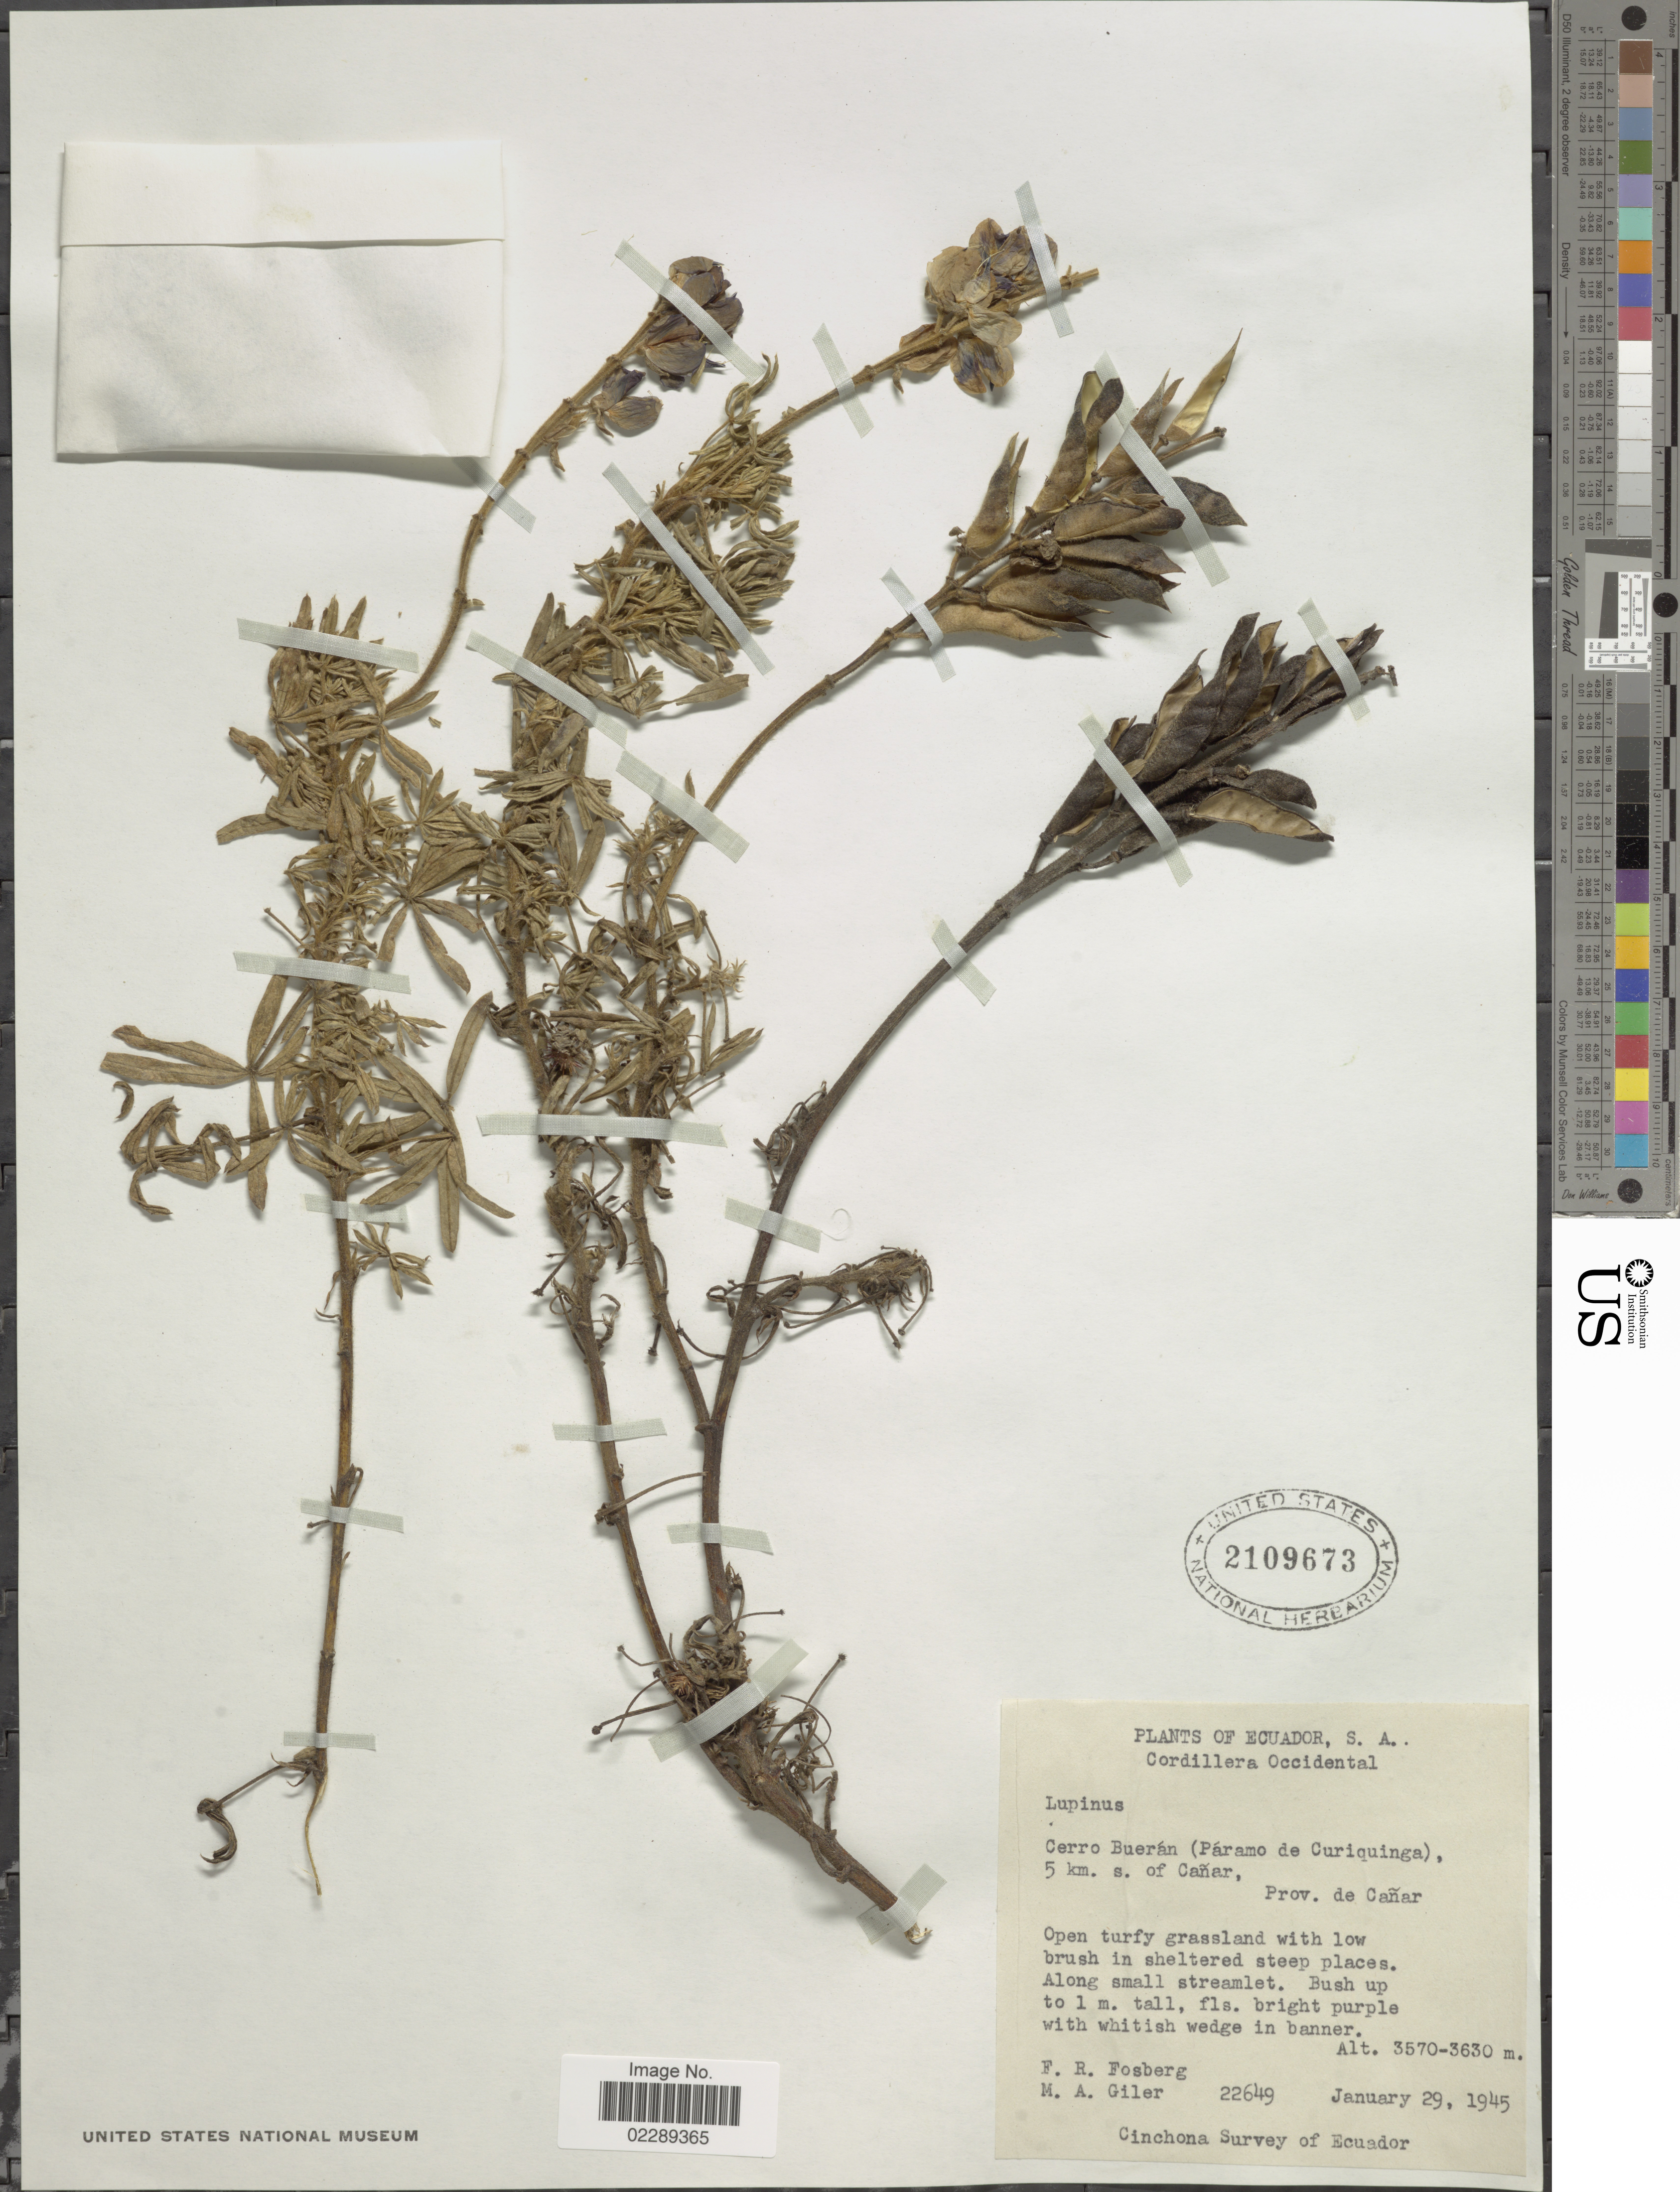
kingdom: Plantae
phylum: Tracheophyta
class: Magnoliopsida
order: Fabales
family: Fabaceae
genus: Lupinus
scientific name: Lupinus sp.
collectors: F. R. Fosberg & M. Giler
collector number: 22649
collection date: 1945-01-29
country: Ecuador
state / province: Cañar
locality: Cordillera Occidental. Cerro Buerán (Páramo de Curiquinga), 5 km. s. of Cañar, Prov. de Cañar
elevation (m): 3570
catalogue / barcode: US 2109673